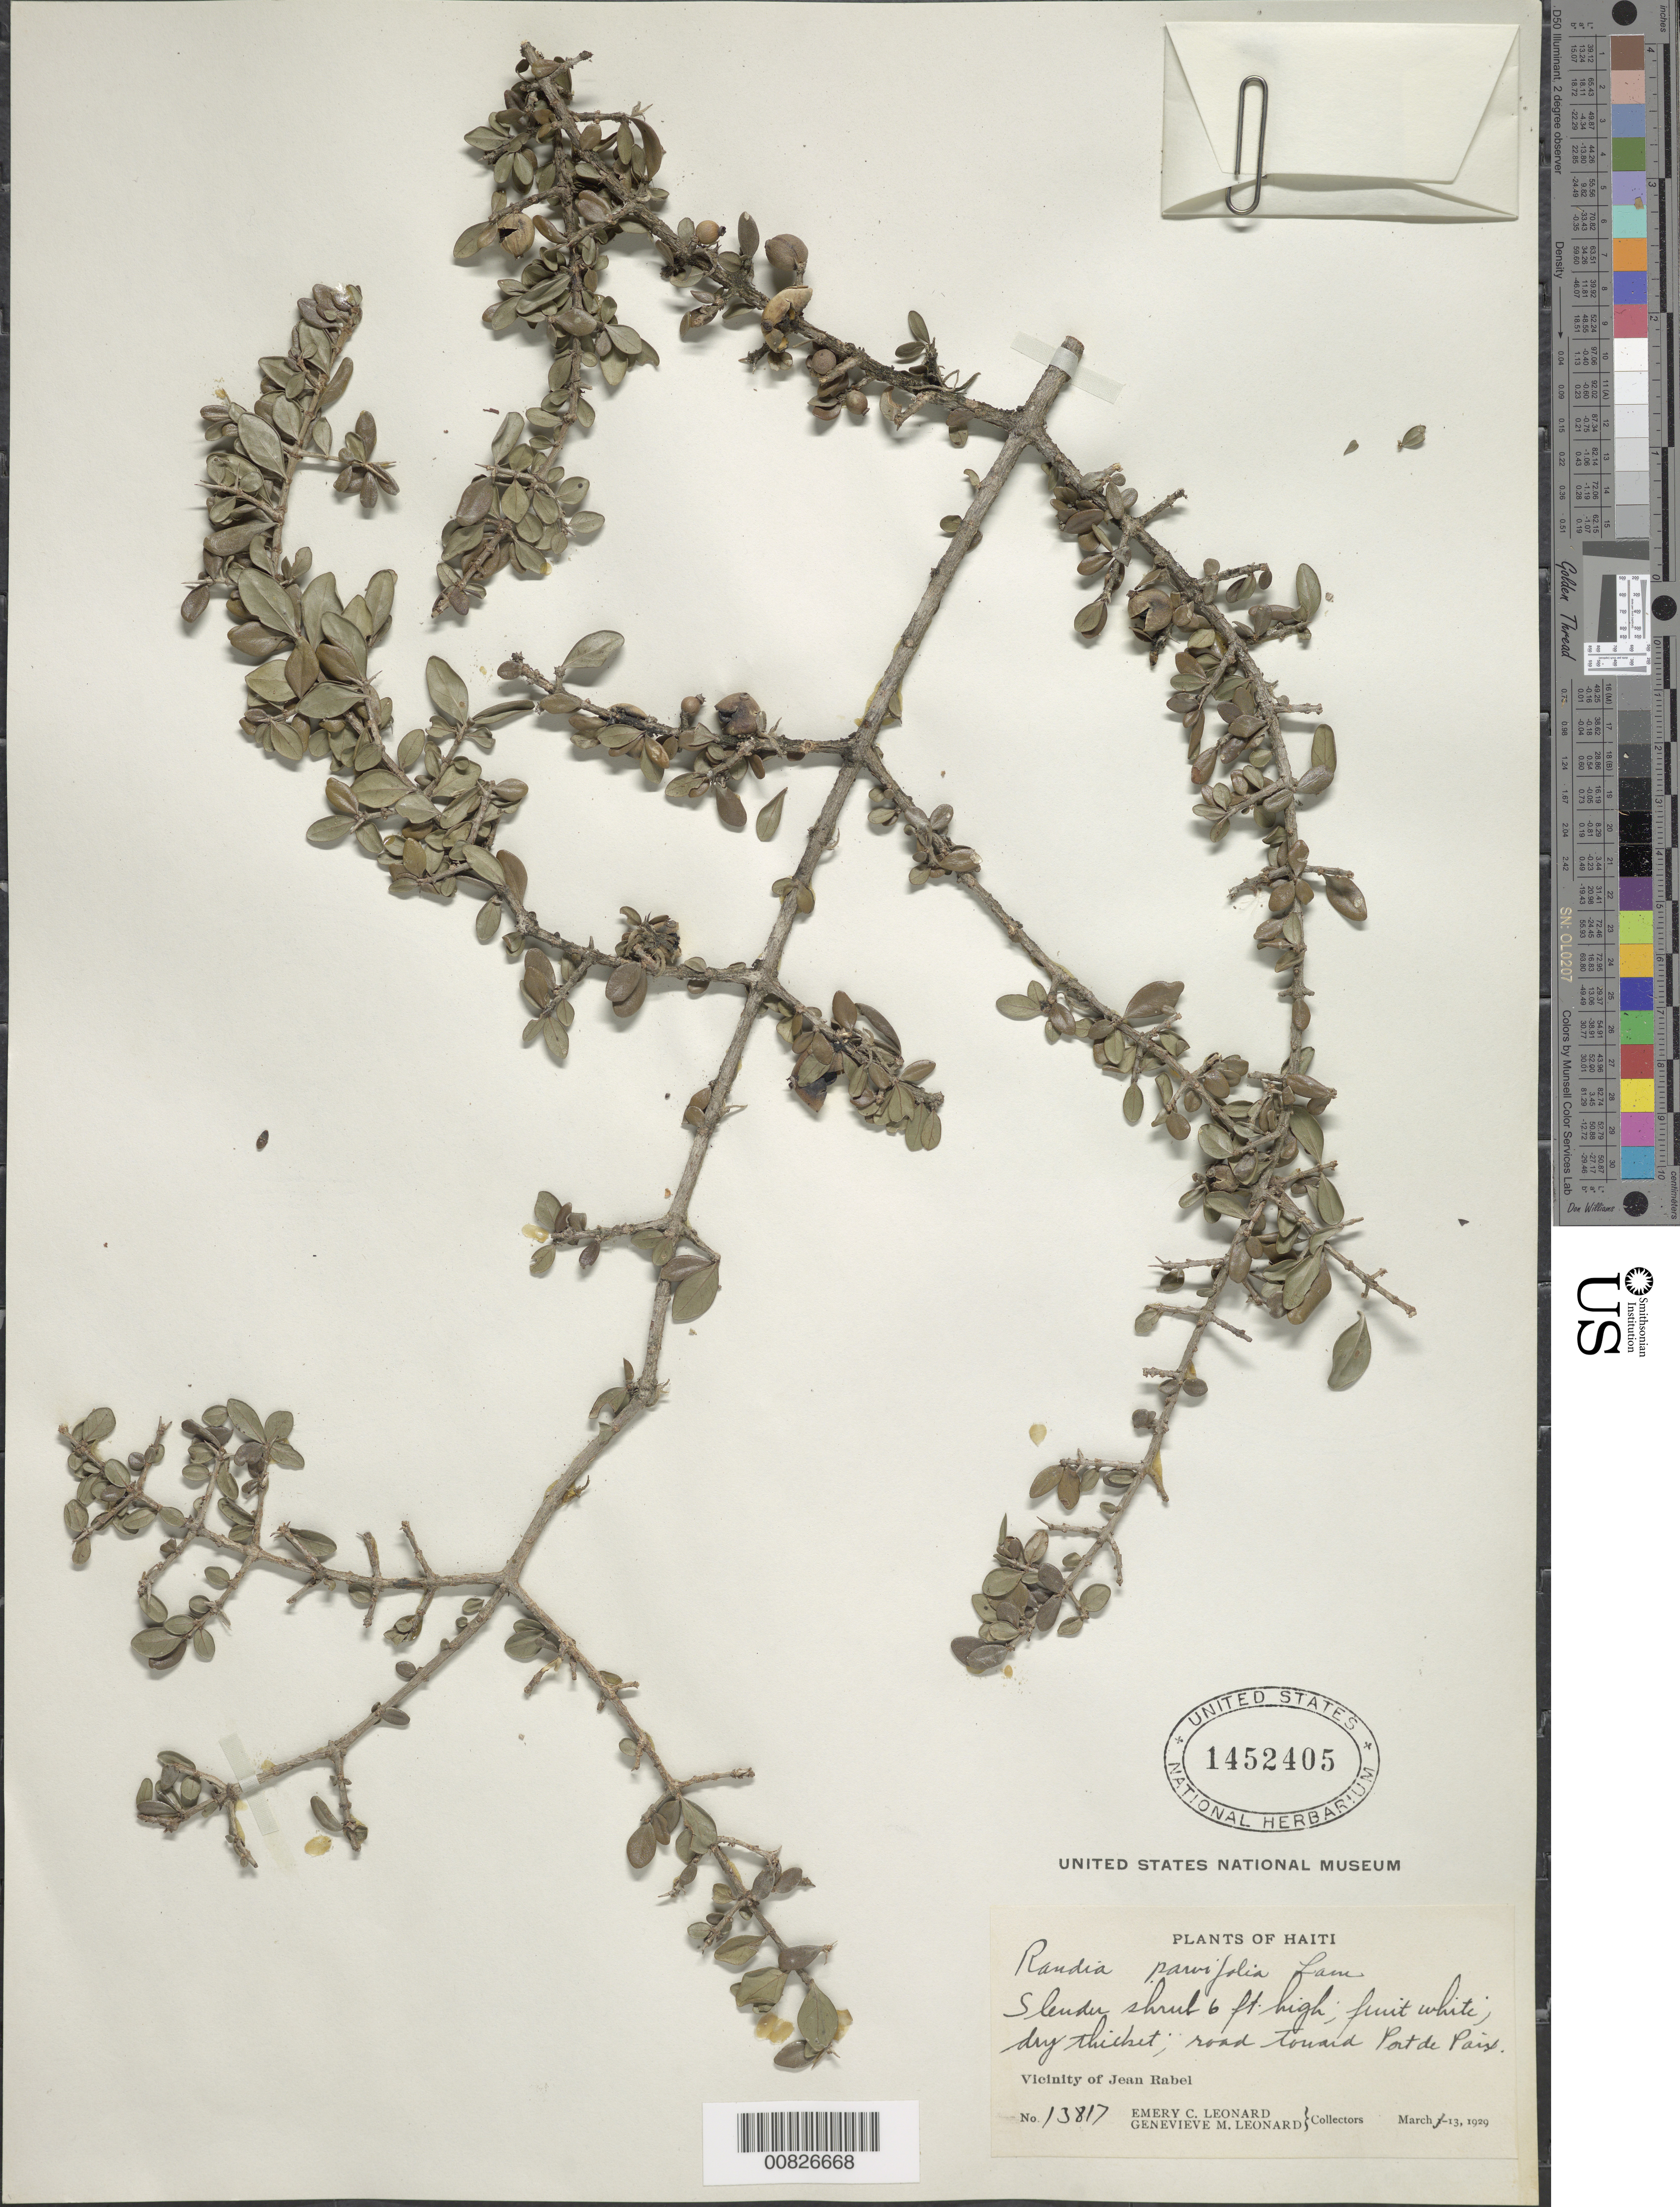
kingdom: Plantae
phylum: Tracheophyta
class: Magnoliopsida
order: Gentianales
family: Rubiaceae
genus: Randia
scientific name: Randia parvifolia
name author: Lam.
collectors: E. C. Leonard & G. M. Leonard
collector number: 13817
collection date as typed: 13 Mar 1929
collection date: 1929-03-13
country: Haiti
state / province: Nord-Ouest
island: Hispaniola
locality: Vicinity of Jean Rabel, road toward Port de Paix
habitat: Dry thicket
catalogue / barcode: US 1452405